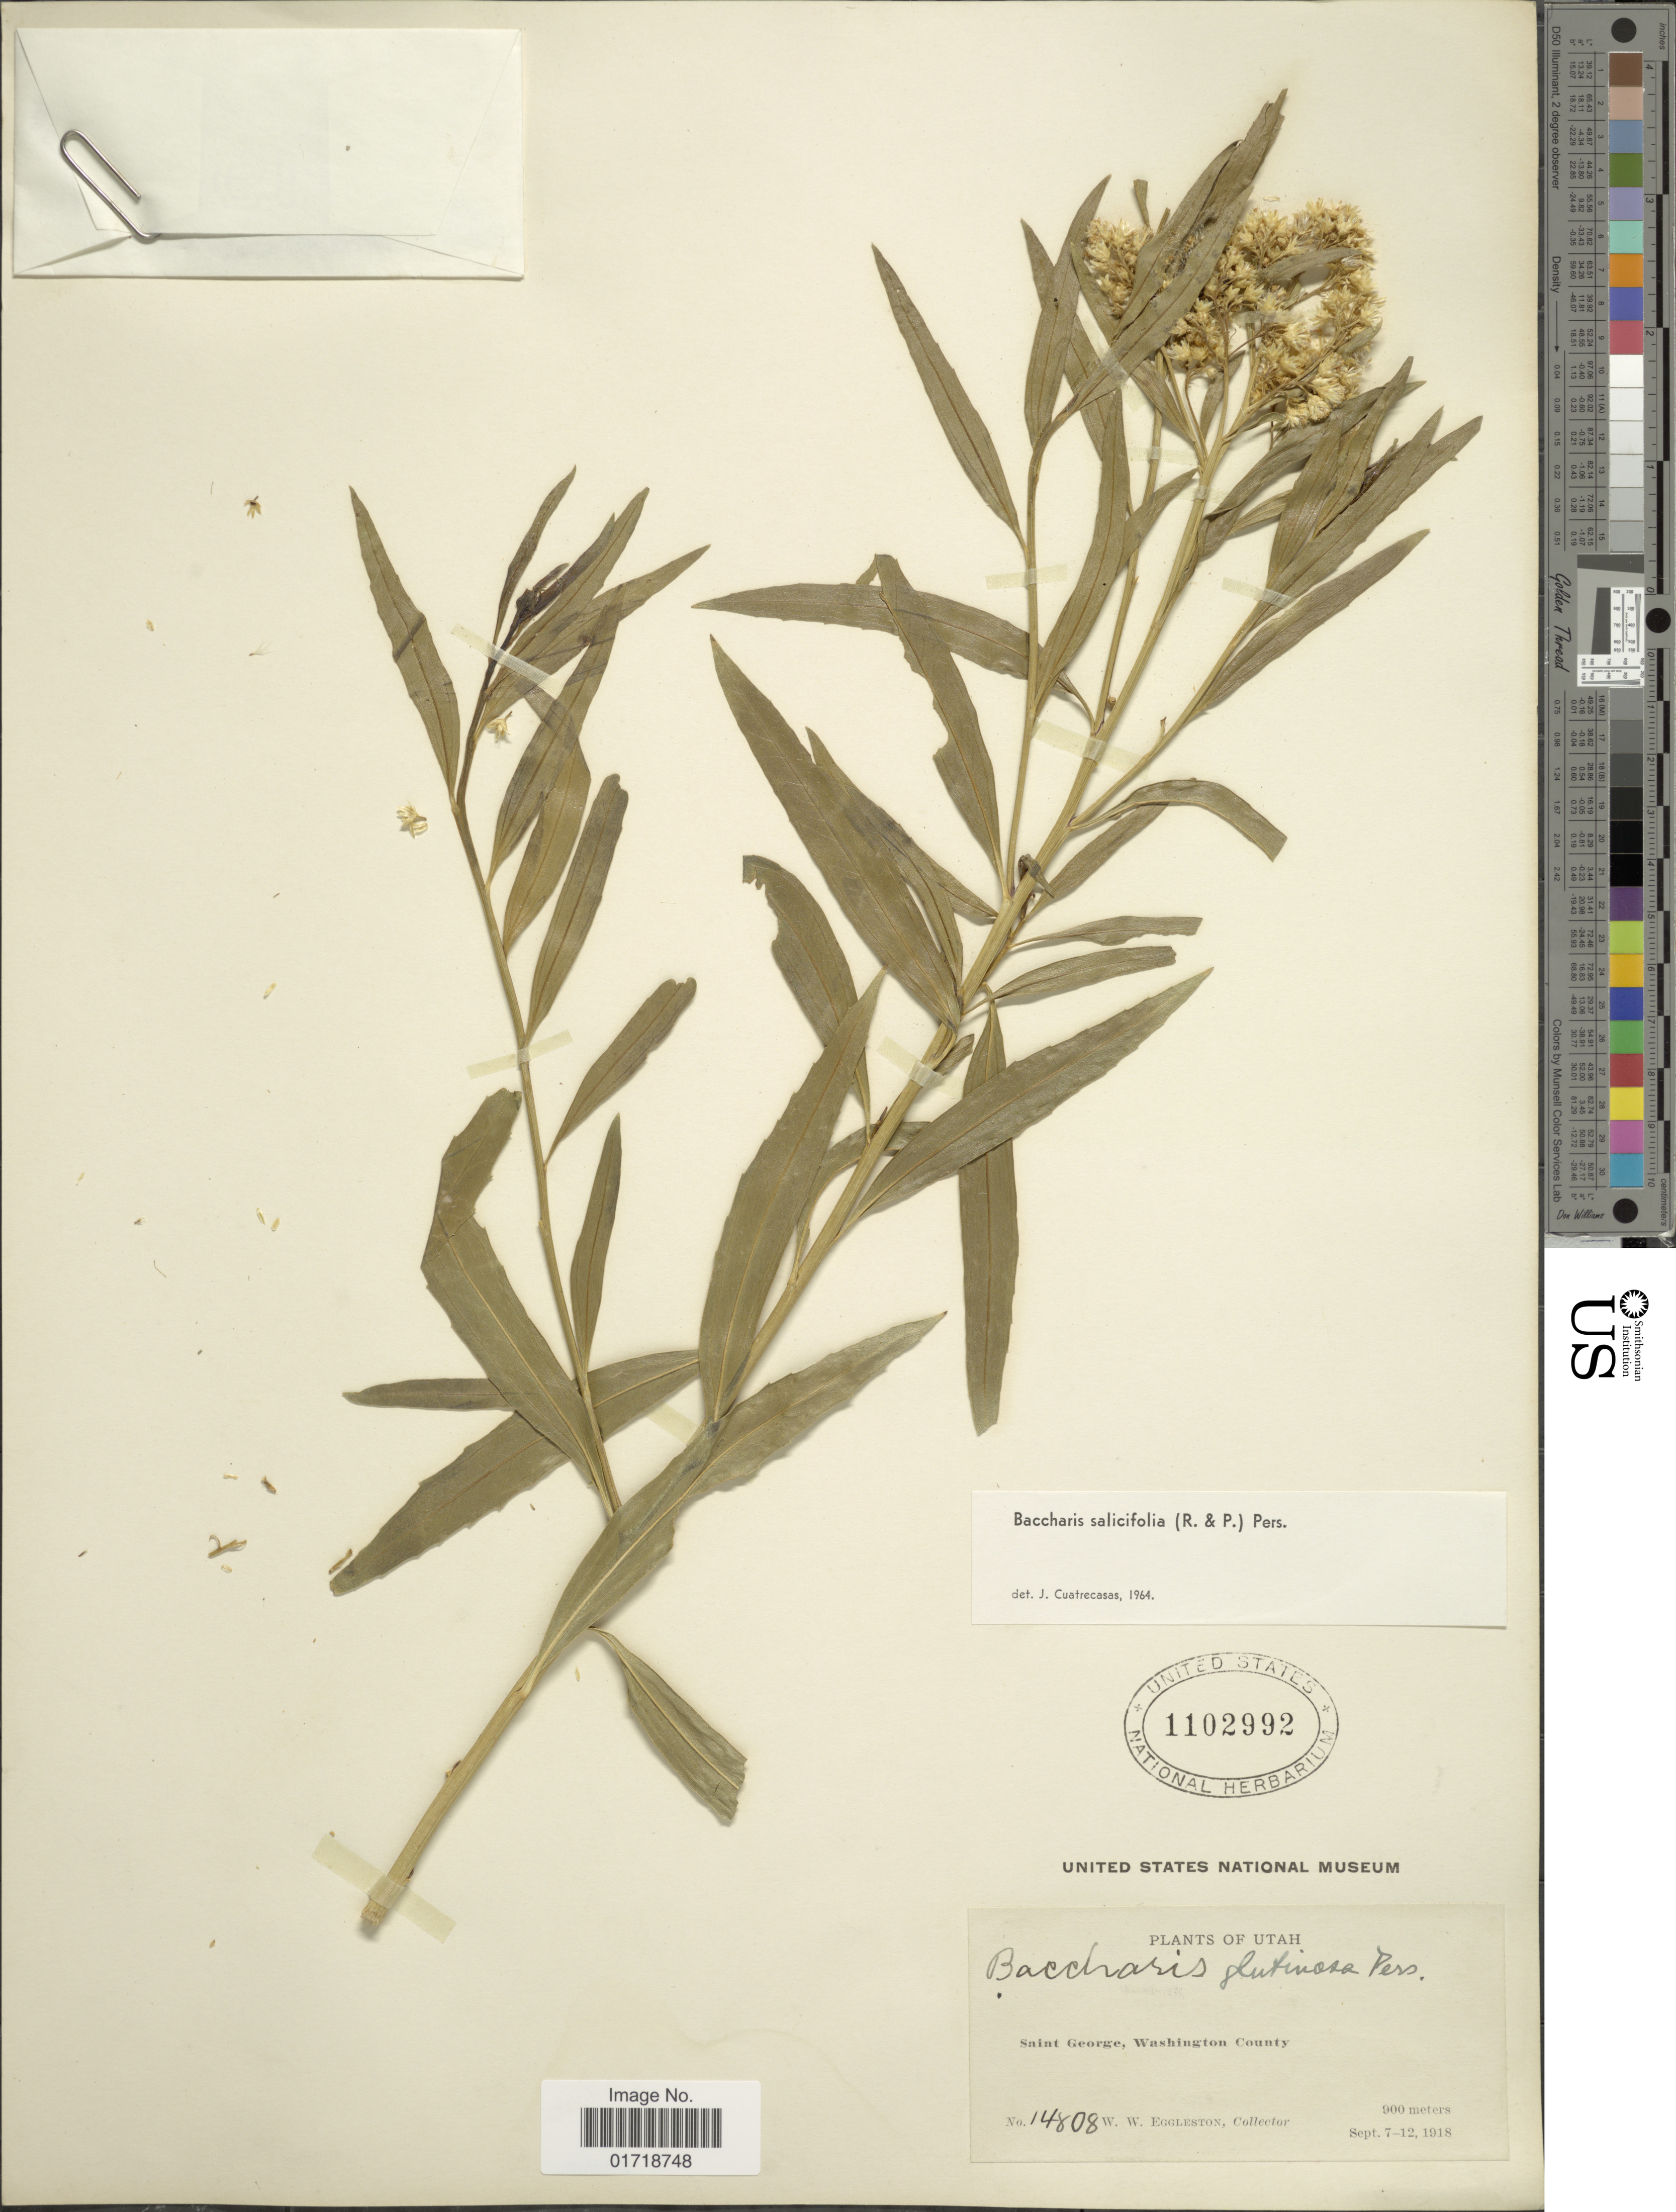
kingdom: Plantae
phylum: Tracheophyta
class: Magnoliopsida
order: Asterales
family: Asteraceae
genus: Baccharis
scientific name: Baccharis glutinosa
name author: Pers.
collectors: W. W. Eggleston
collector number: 14808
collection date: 1918-09-07/1918-09-12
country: United States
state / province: Utah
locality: Saint George, Washington County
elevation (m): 900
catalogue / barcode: US 1102992